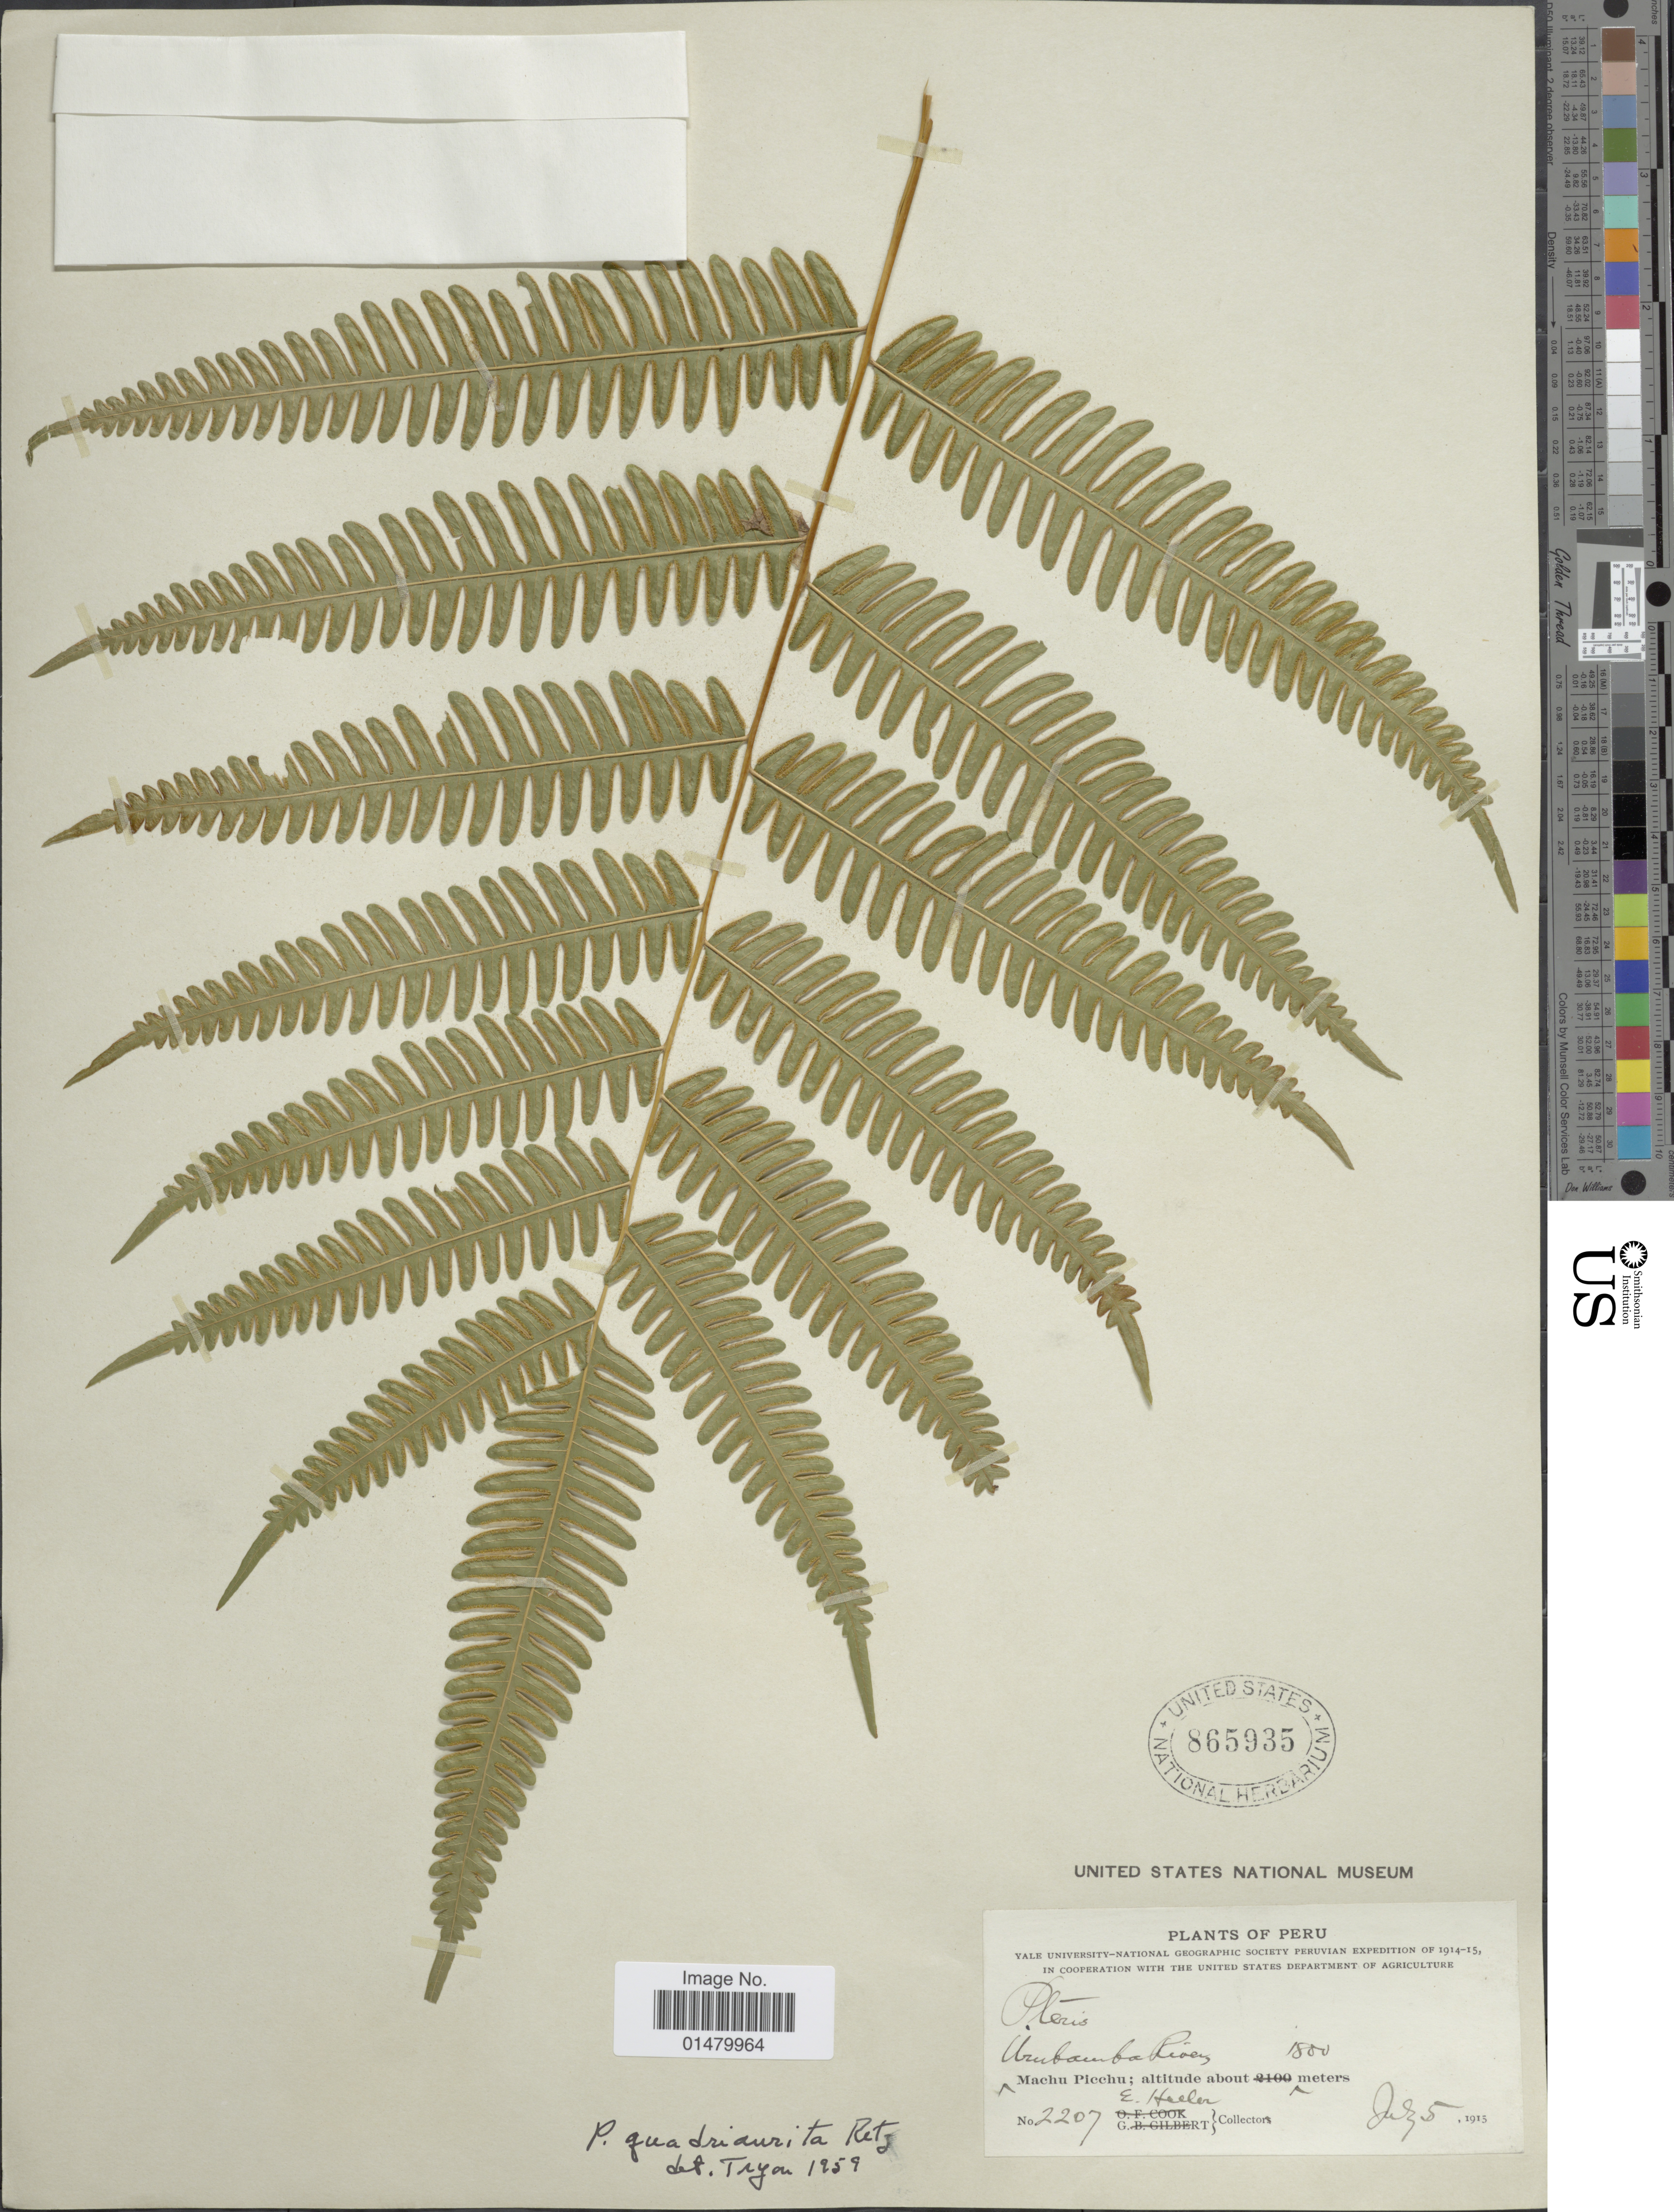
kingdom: Plantae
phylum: Tracheophyta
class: Polypodiopsida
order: Polypodiales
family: Pteridaceae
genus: Pteris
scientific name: Pteris quadriaurita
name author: Retz.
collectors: E. Heller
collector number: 2207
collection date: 1913-07-05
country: Peru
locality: Urubamba River, Machu Picchu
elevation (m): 1800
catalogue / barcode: US 865935